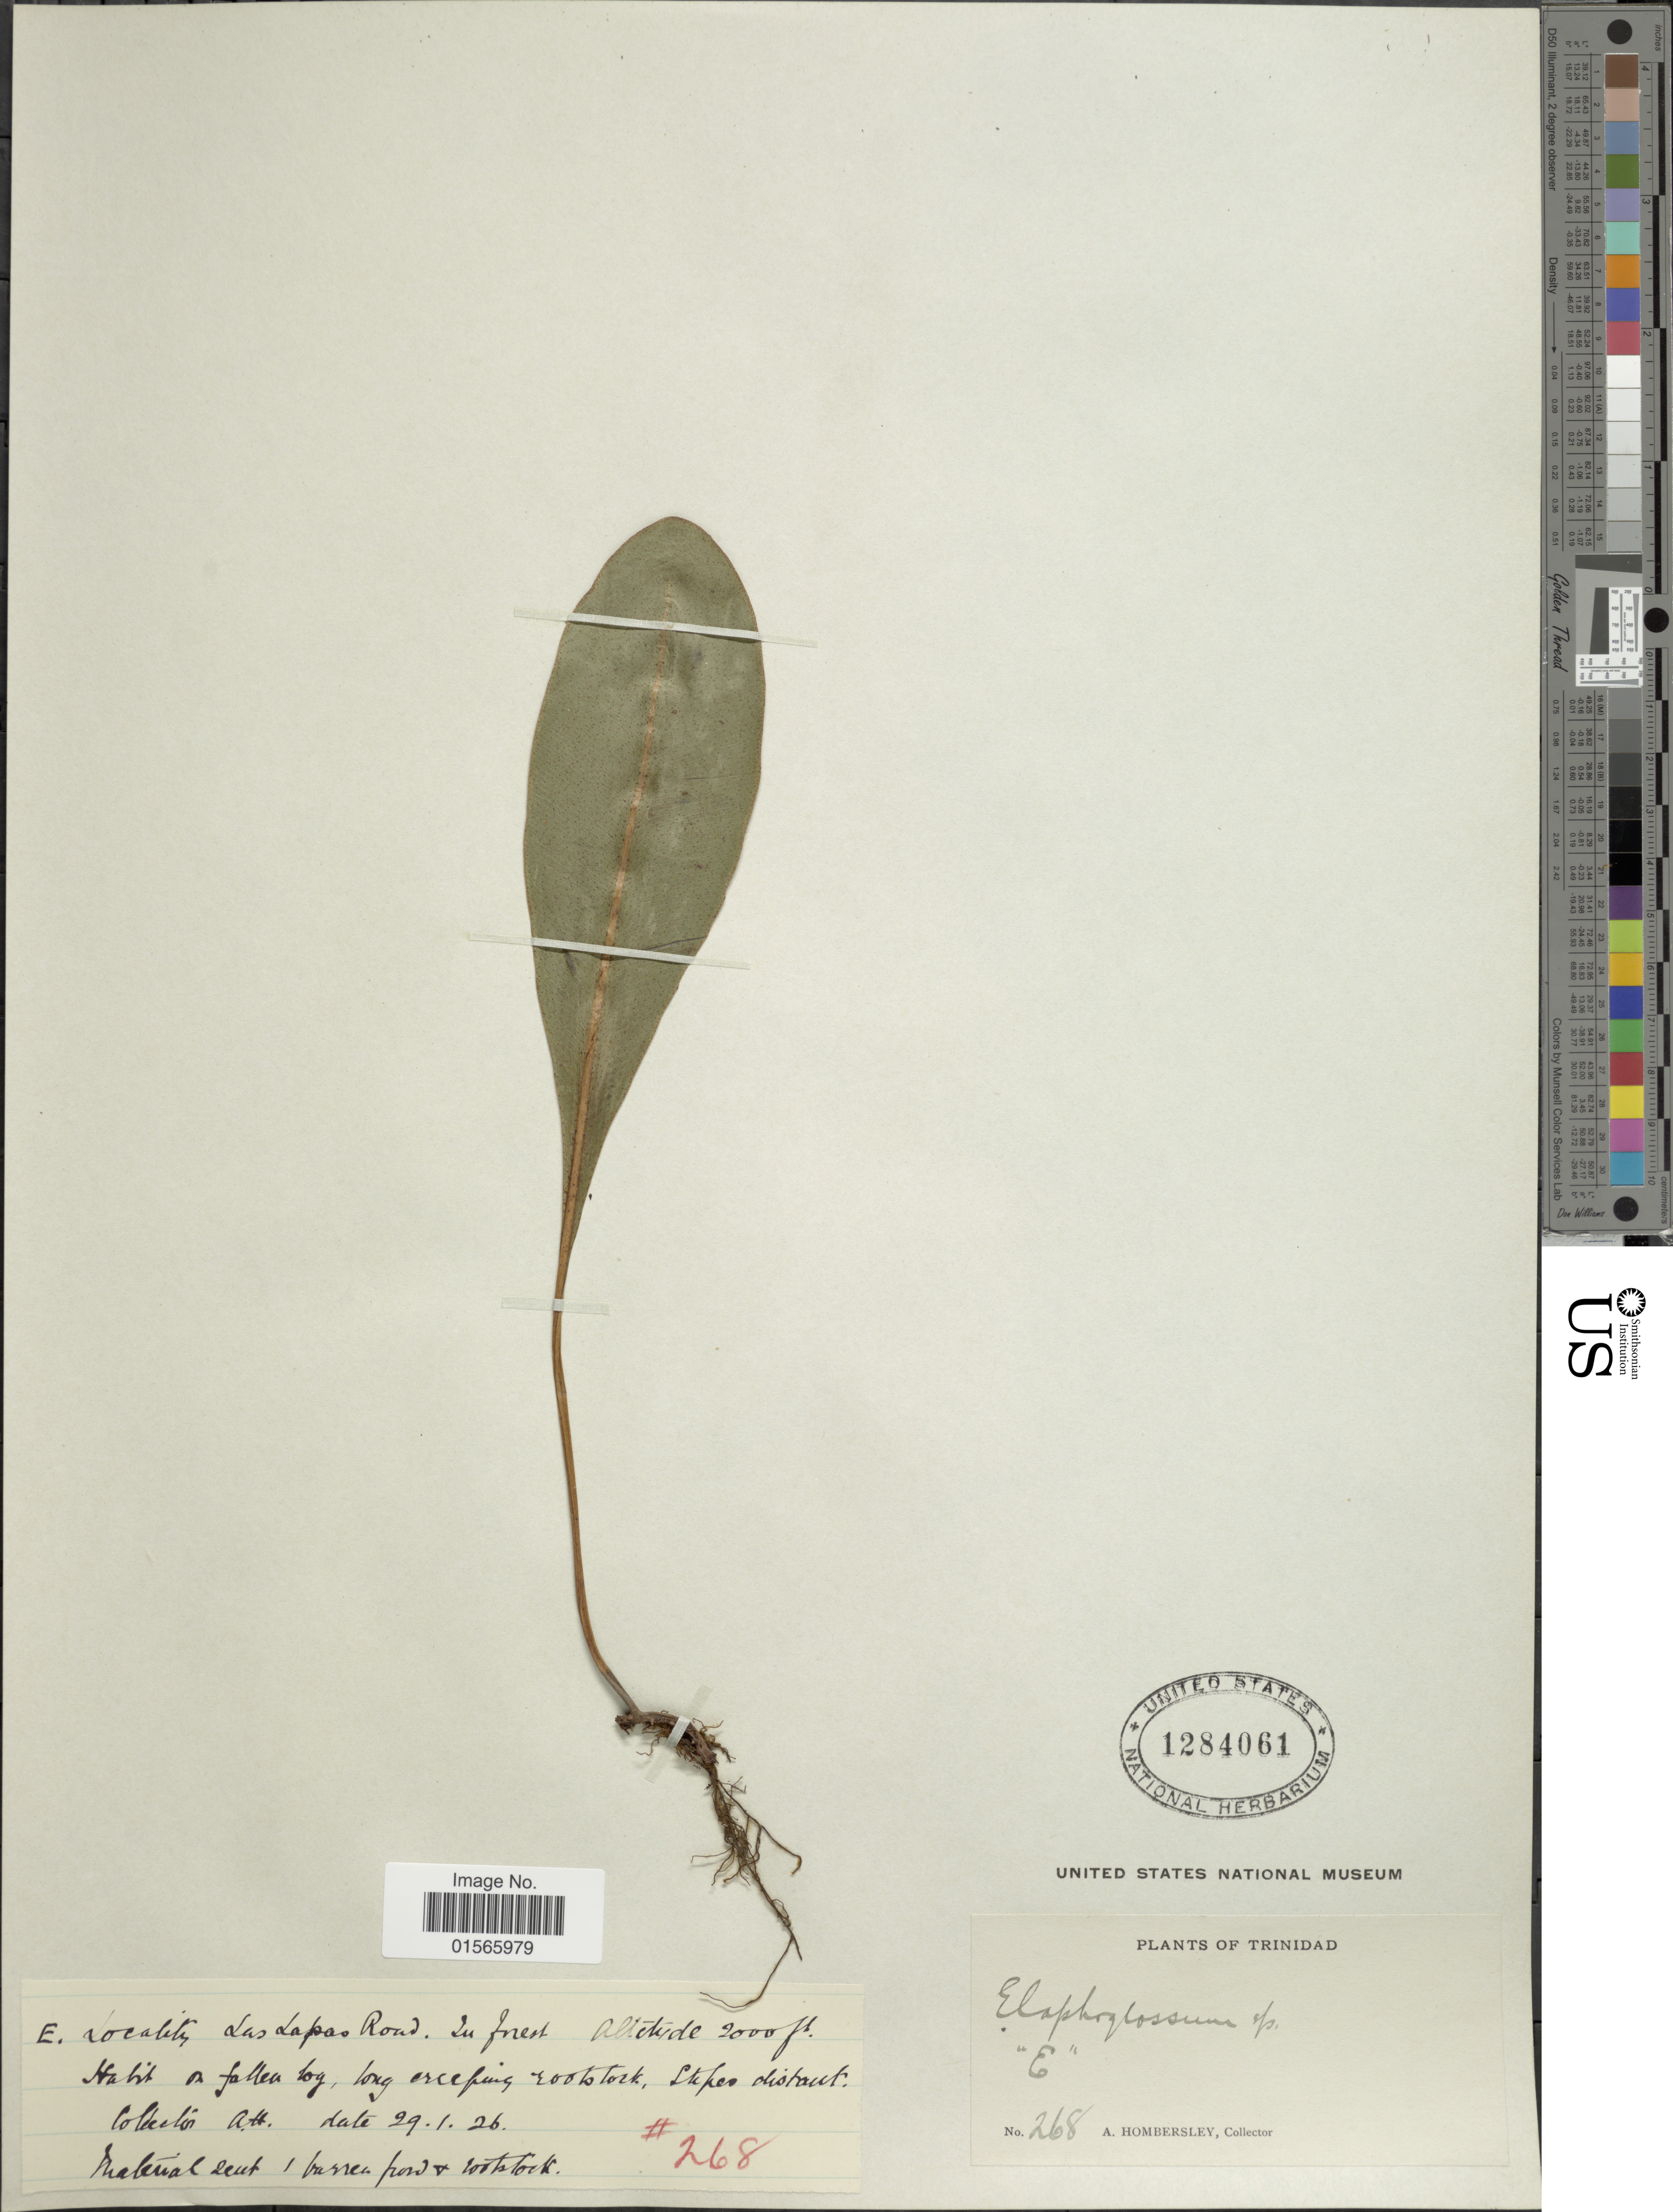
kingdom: Plantae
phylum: Tracheophyta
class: Polypodiopsida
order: Polypodiales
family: Dryopteridaceae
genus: Elaphoglossum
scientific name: Elaphoglossum luridum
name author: (Fée) Christ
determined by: Matos, F. B.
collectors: A. Hombersley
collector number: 268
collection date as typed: Transcribed d/m/y: 29/1/26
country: Trinidad and Tobago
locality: Las Lapas Road. In forest, Trinidad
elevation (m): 610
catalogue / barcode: US 1284061